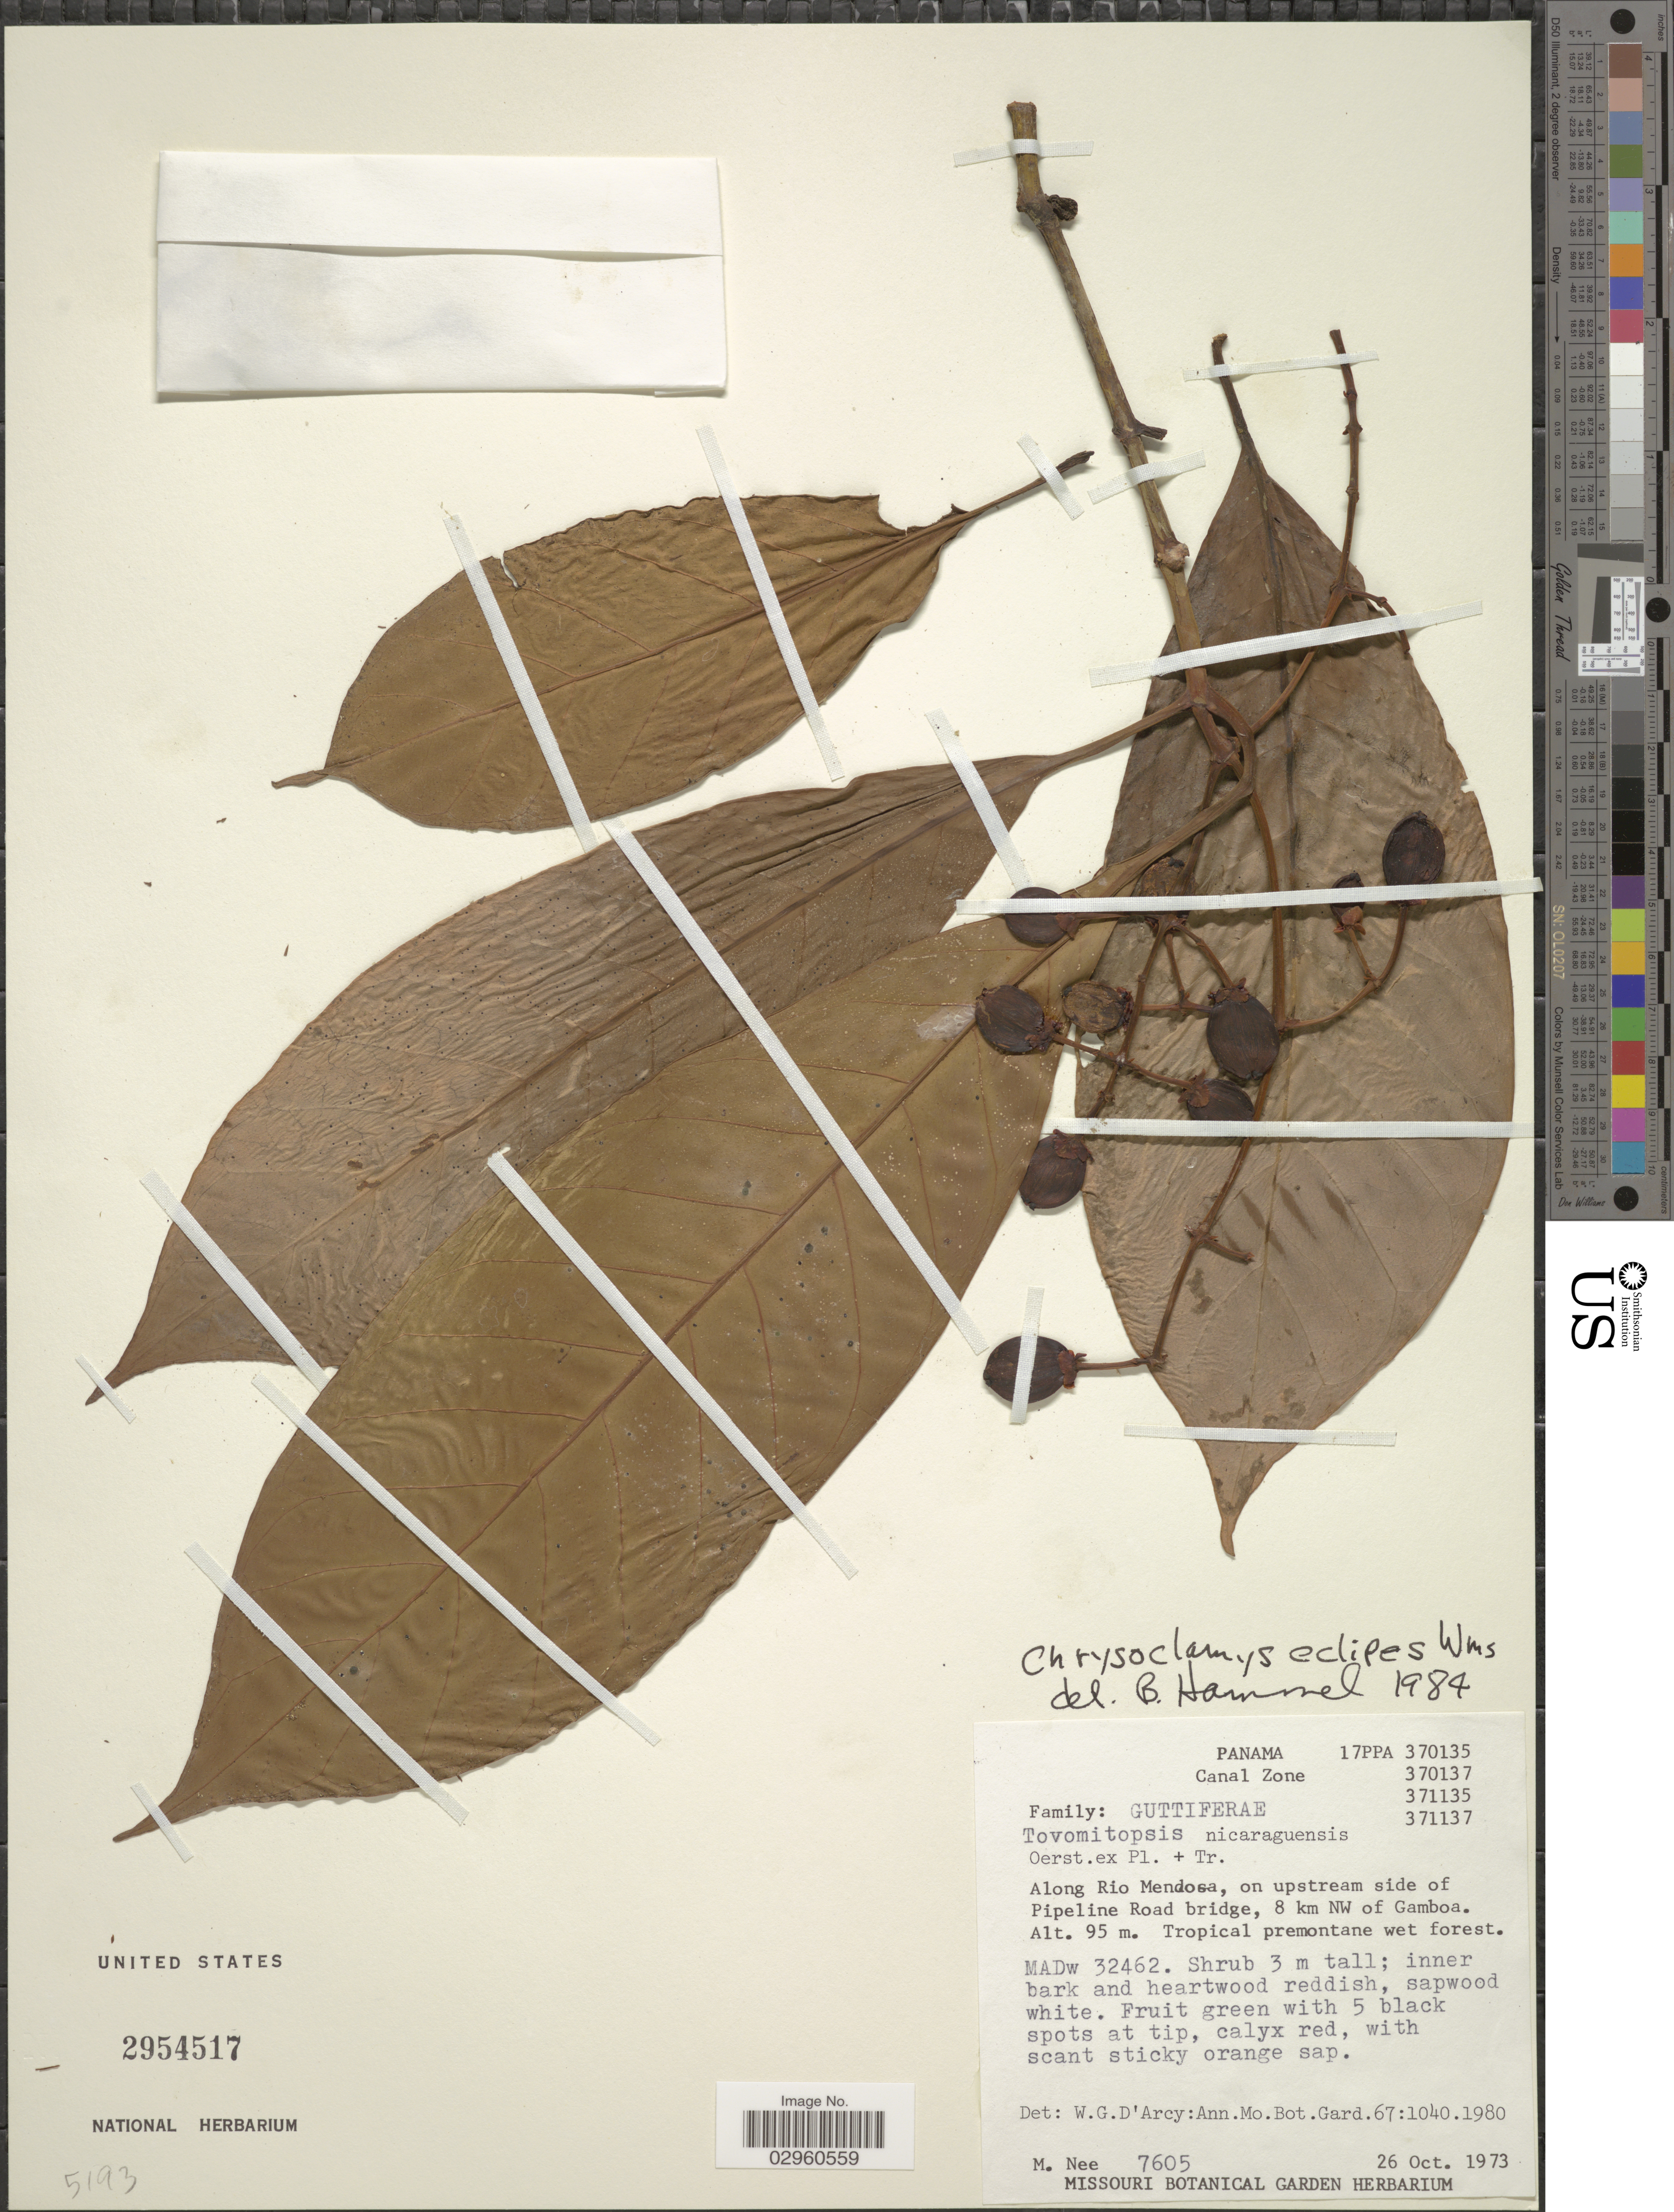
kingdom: Plantae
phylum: Tracheophyta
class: Magnoliopsida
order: Malpighiales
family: Clusiaceae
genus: Chrysochlamys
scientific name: Chrysochlamys eclipes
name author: L.O. Williams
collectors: M. Nee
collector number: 7605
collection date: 1973-10-26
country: Panama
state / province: Colón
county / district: Canal Zone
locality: Canal Zone. Along Rio Mendosa, on upstream side of Pipeline Road bridge, 8 km NW of Gamboa.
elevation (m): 95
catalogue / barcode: US 2954517